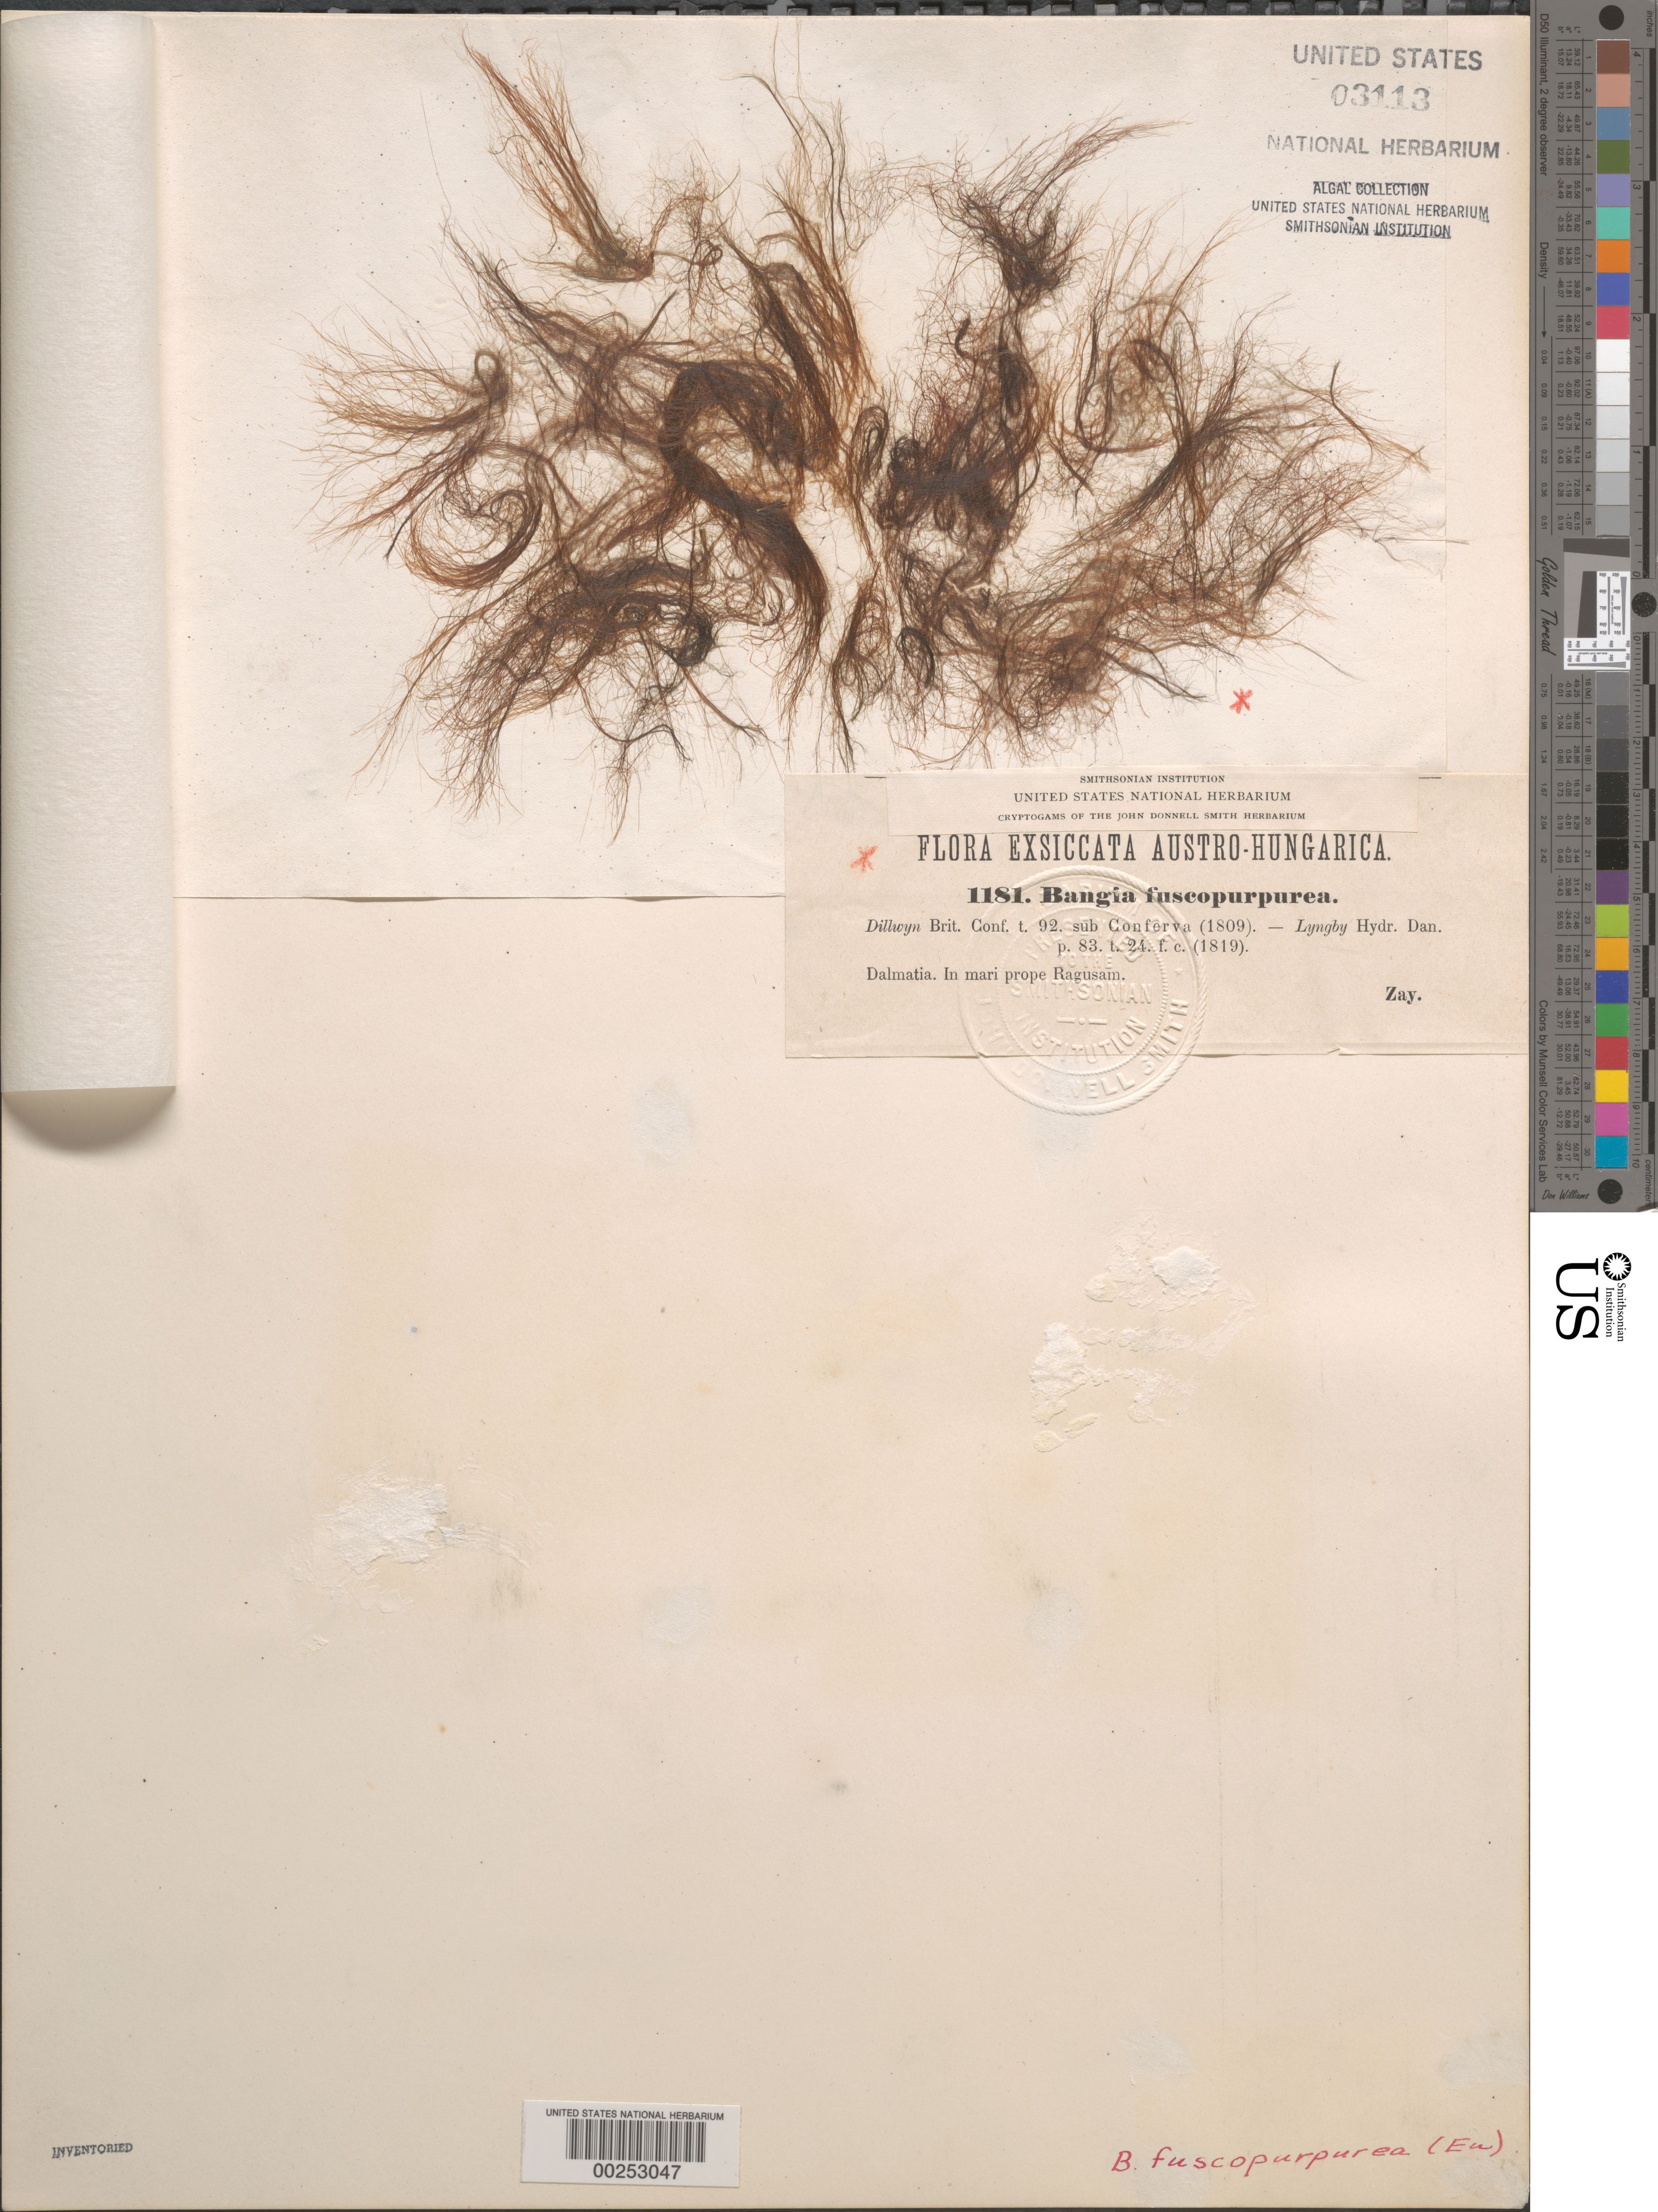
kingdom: Plantae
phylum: Rhodophyta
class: Bangiophyceae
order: Bangiales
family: Bangiaceae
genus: Bangia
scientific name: Bangia fuscopurpurea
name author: (Dillwyn) Lyngb.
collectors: -. Zay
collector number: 1181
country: Croatia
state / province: Dubrovnik-Neretva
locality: Adriatic Sea near Dubrovnik (Ragusam)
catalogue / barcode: US 3113